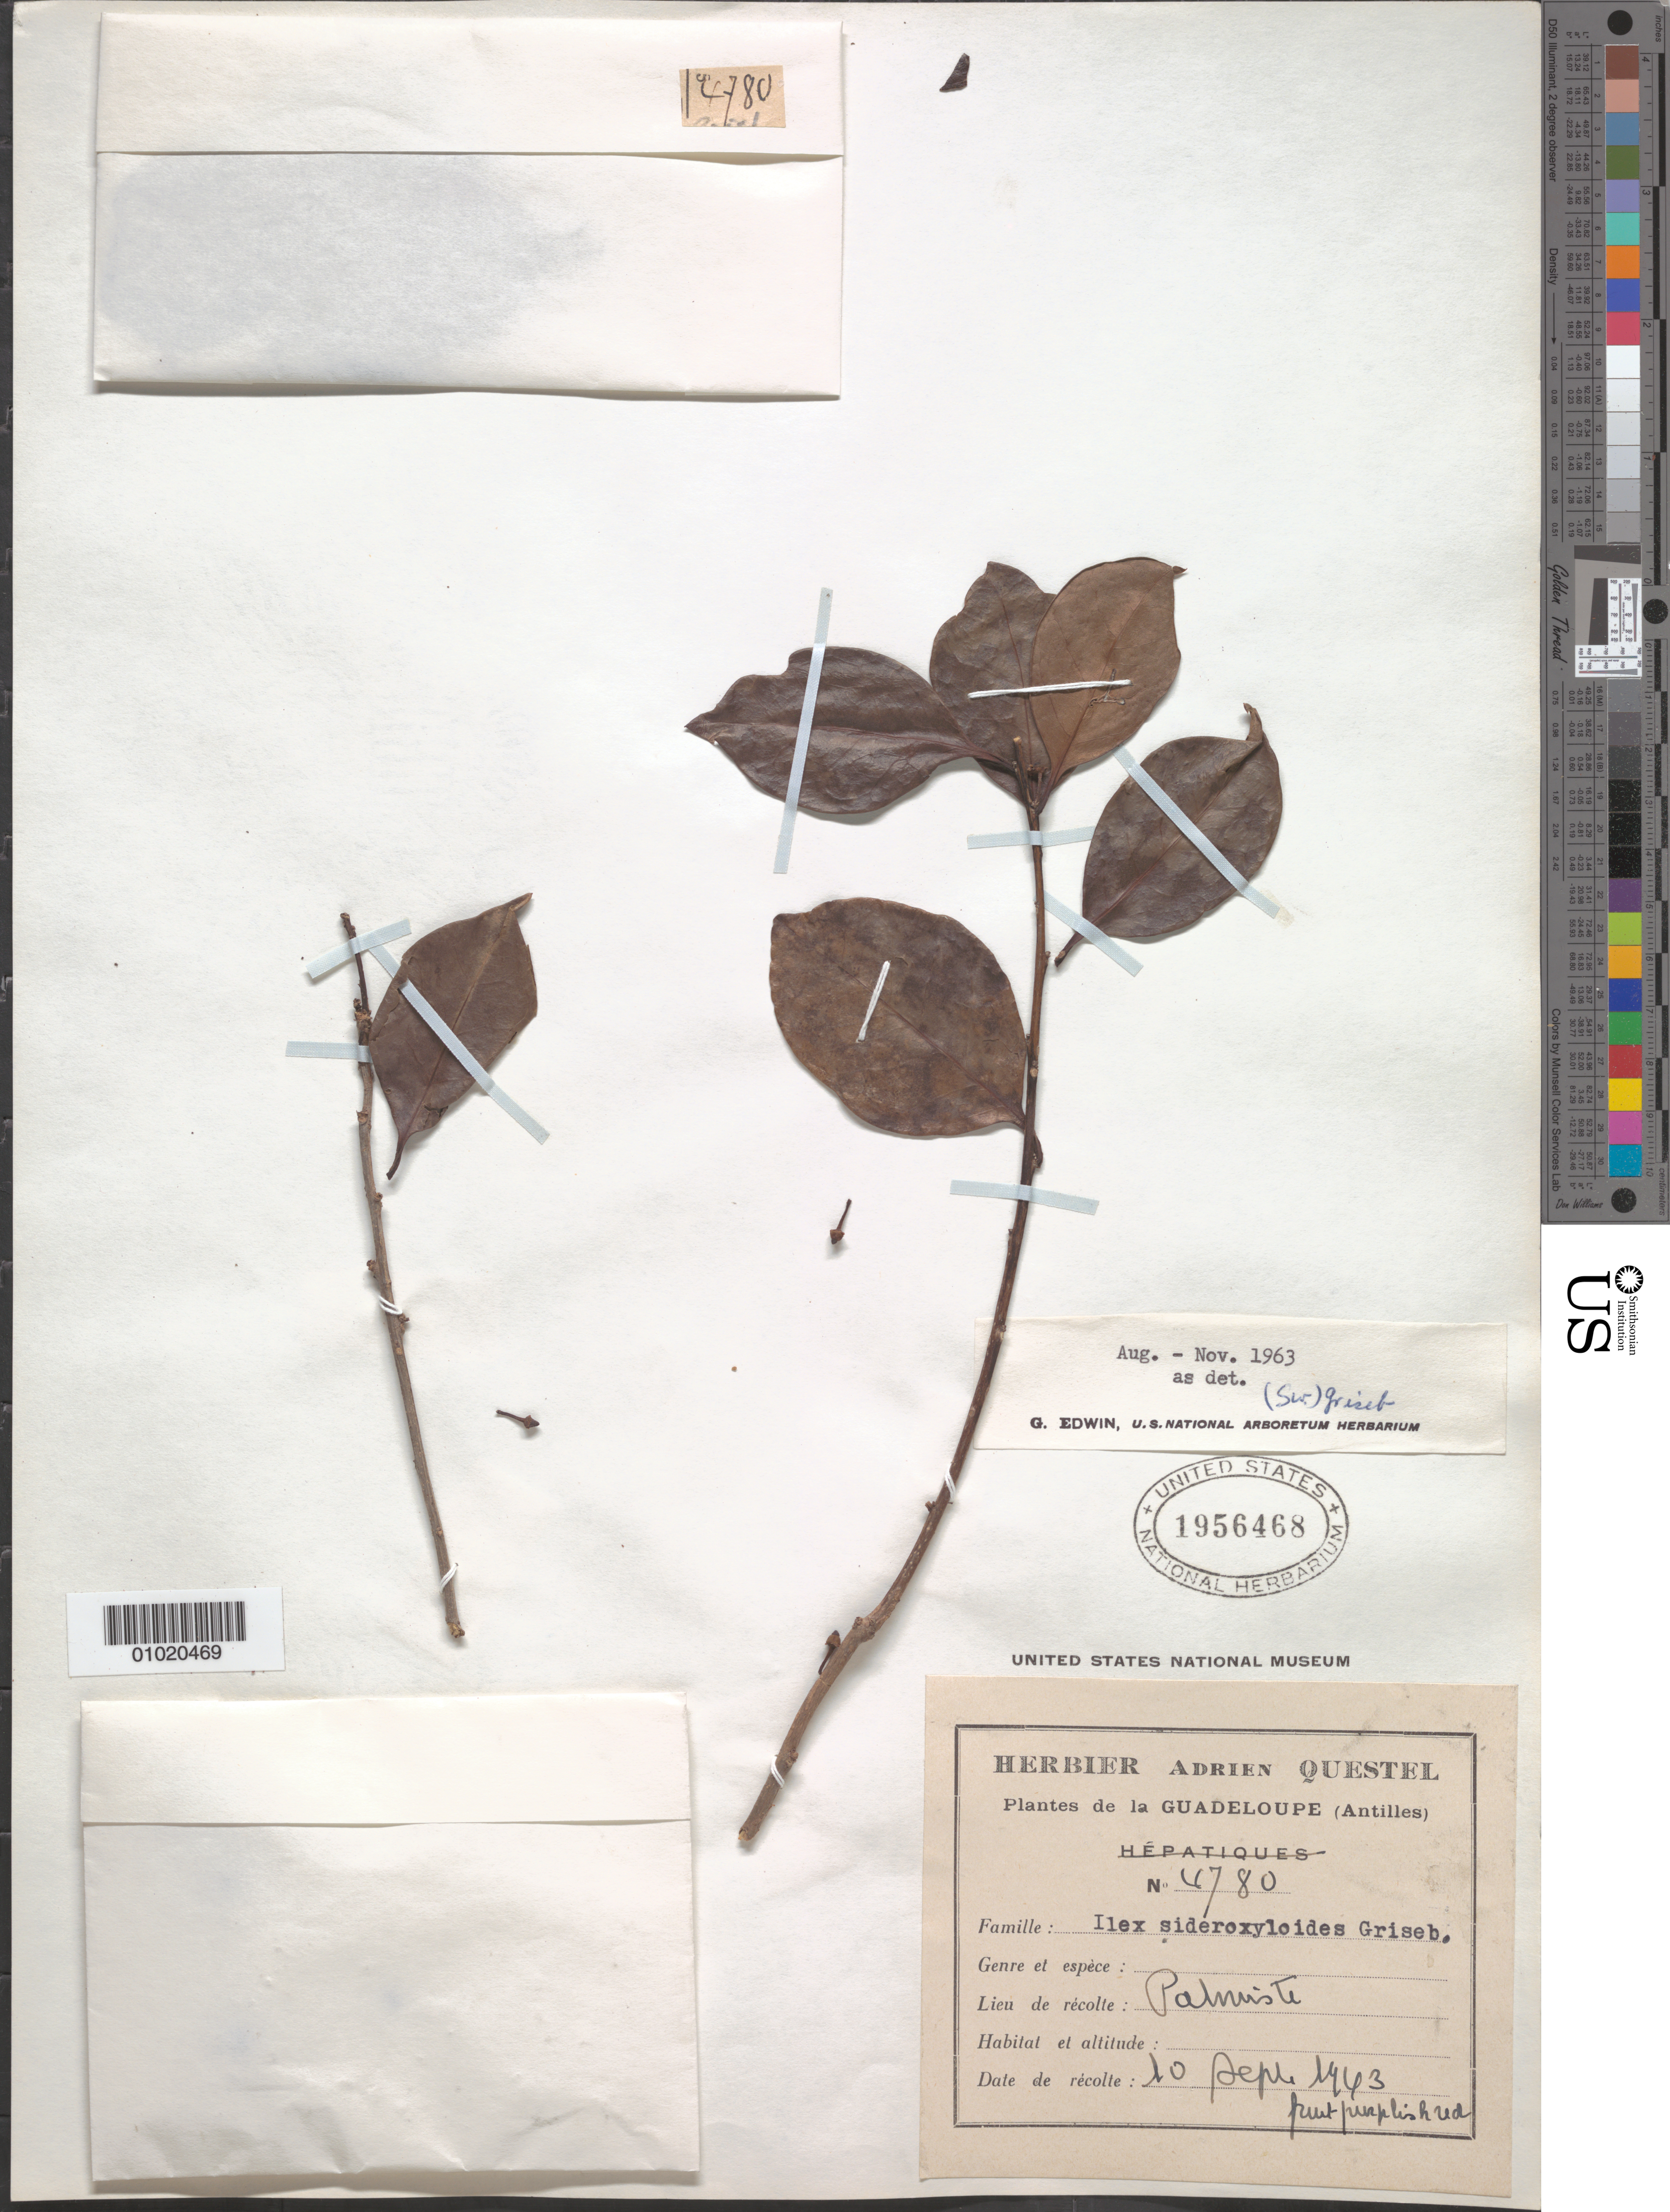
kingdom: Plantae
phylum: Tracheophyta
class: Magnoliopsida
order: Aquifoliales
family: Aquifoliaceae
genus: Ilex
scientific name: Ilex sideroxyloides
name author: (Sw.) Griseb.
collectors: A. Questel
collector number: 4780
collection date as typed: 10 Sep 1963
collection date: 1963-09-10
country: Guadeloupe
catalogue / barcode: US 1956468